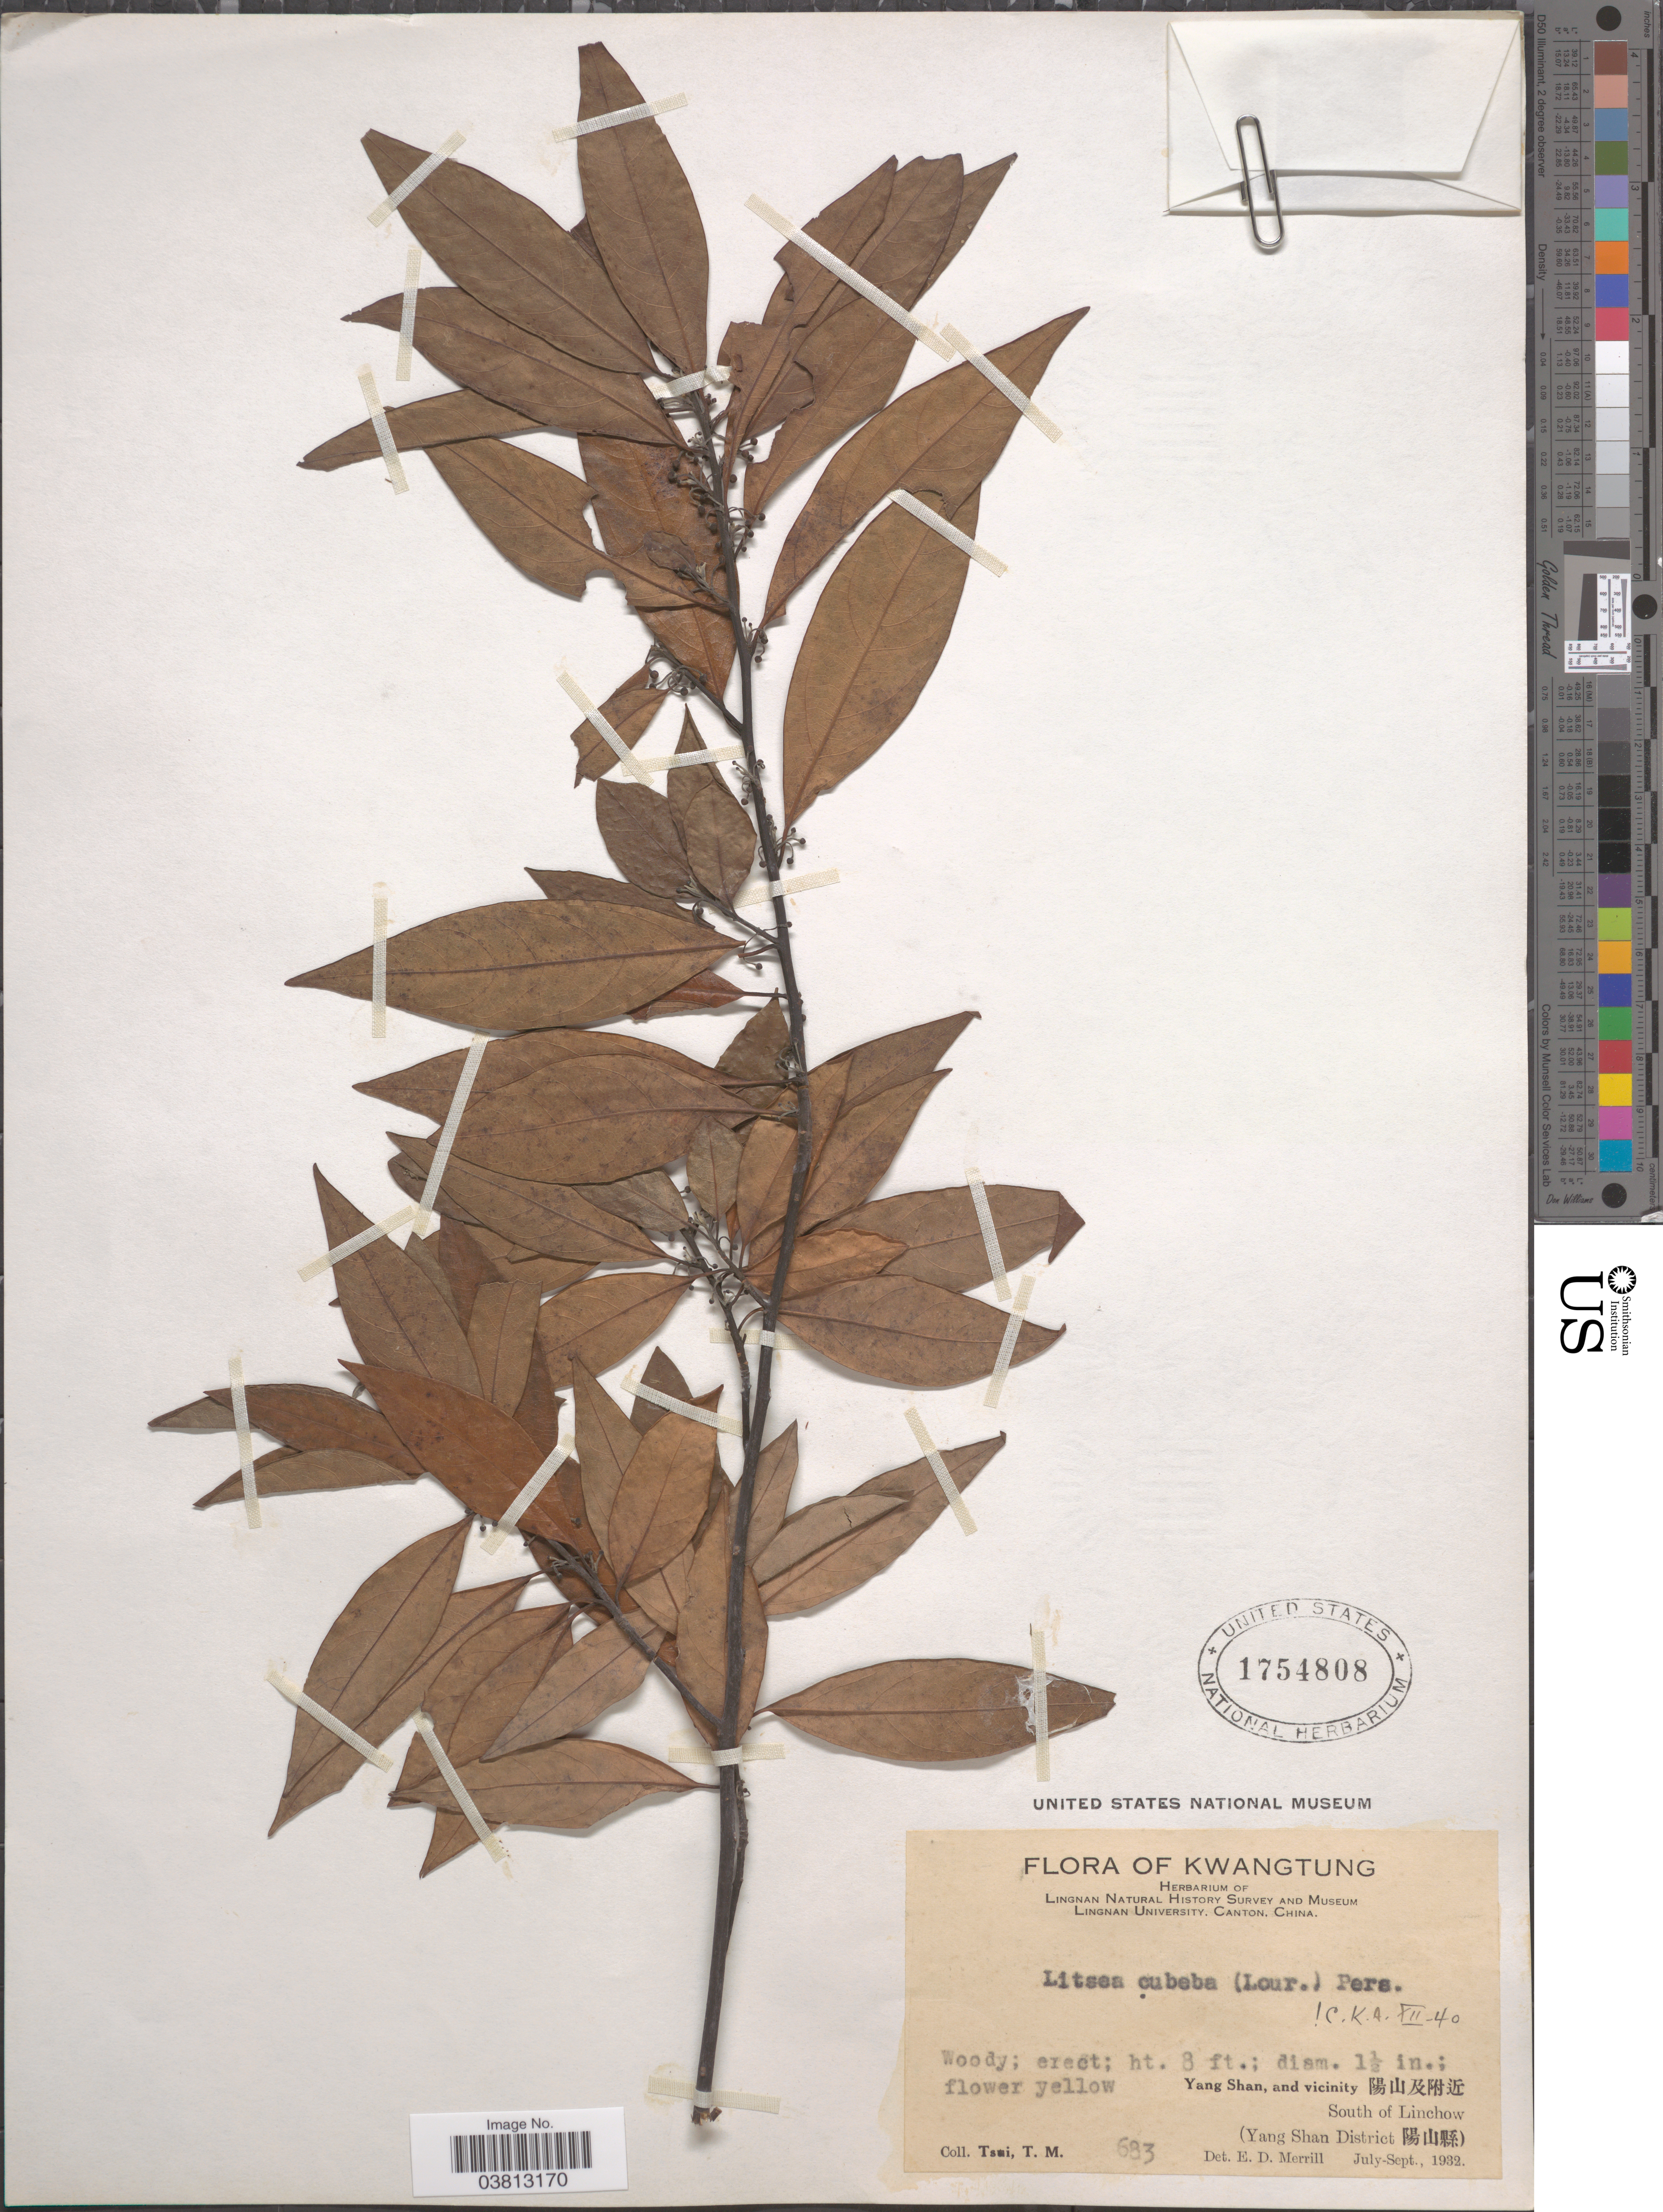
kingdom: Plantae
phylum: Tracheophyta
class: Magnoliopsida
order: Laurales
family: Lauraceae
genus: Litsea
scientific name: Litsea cubeba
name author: (Lour.) Pers.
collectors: T. Tsui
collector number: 683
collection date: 1932-07/1932-09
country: China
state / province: Guangdong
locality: Kwangtung. Yang Shan, and vicinity X. South of Linchow (Yang Shan District X).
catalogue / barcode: US 1754808